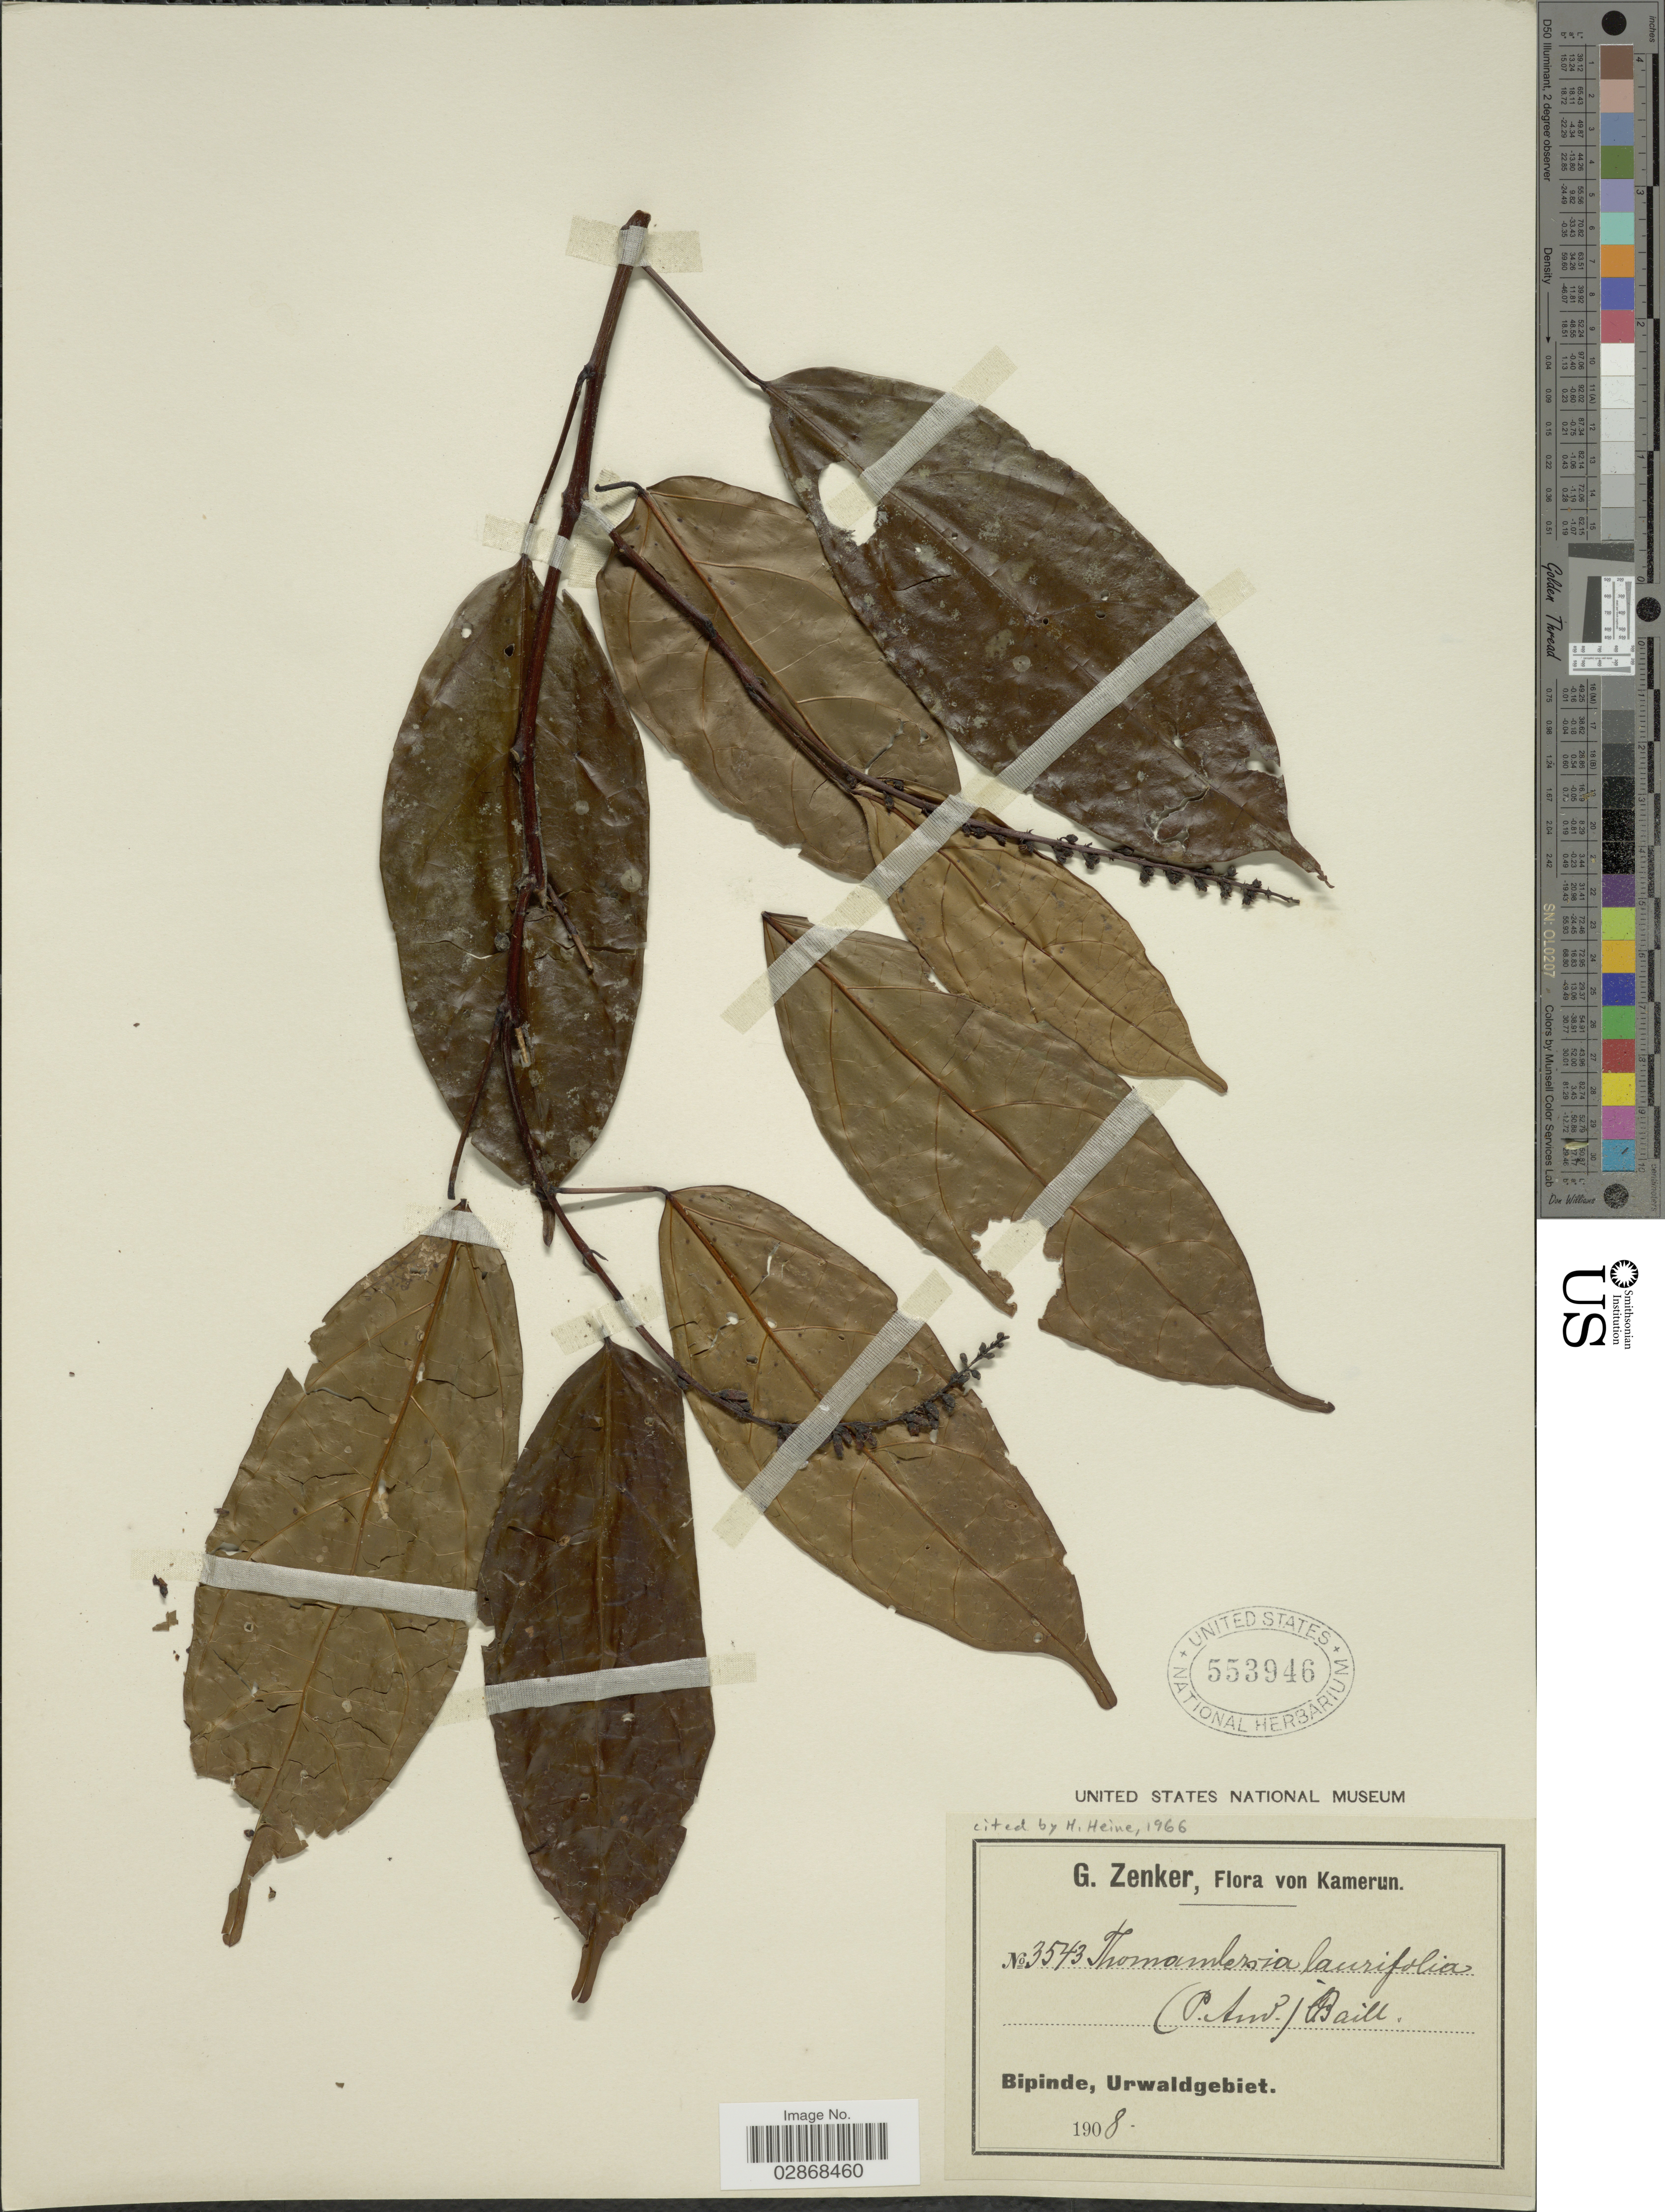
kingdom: Plantae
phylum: Tracheophyta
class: Magnoliopsida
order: Lamiales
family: Thomandersiaceae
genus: Thomandersia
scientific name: Thomandersia laurifolia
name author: (T. Anderson ex Benth.) Baill.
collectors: G. A. Zenker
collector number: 3543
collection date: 1908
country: Cameroon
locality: Kamerun. Bipinde, Urwaldgebiet.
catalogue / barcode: US 553946